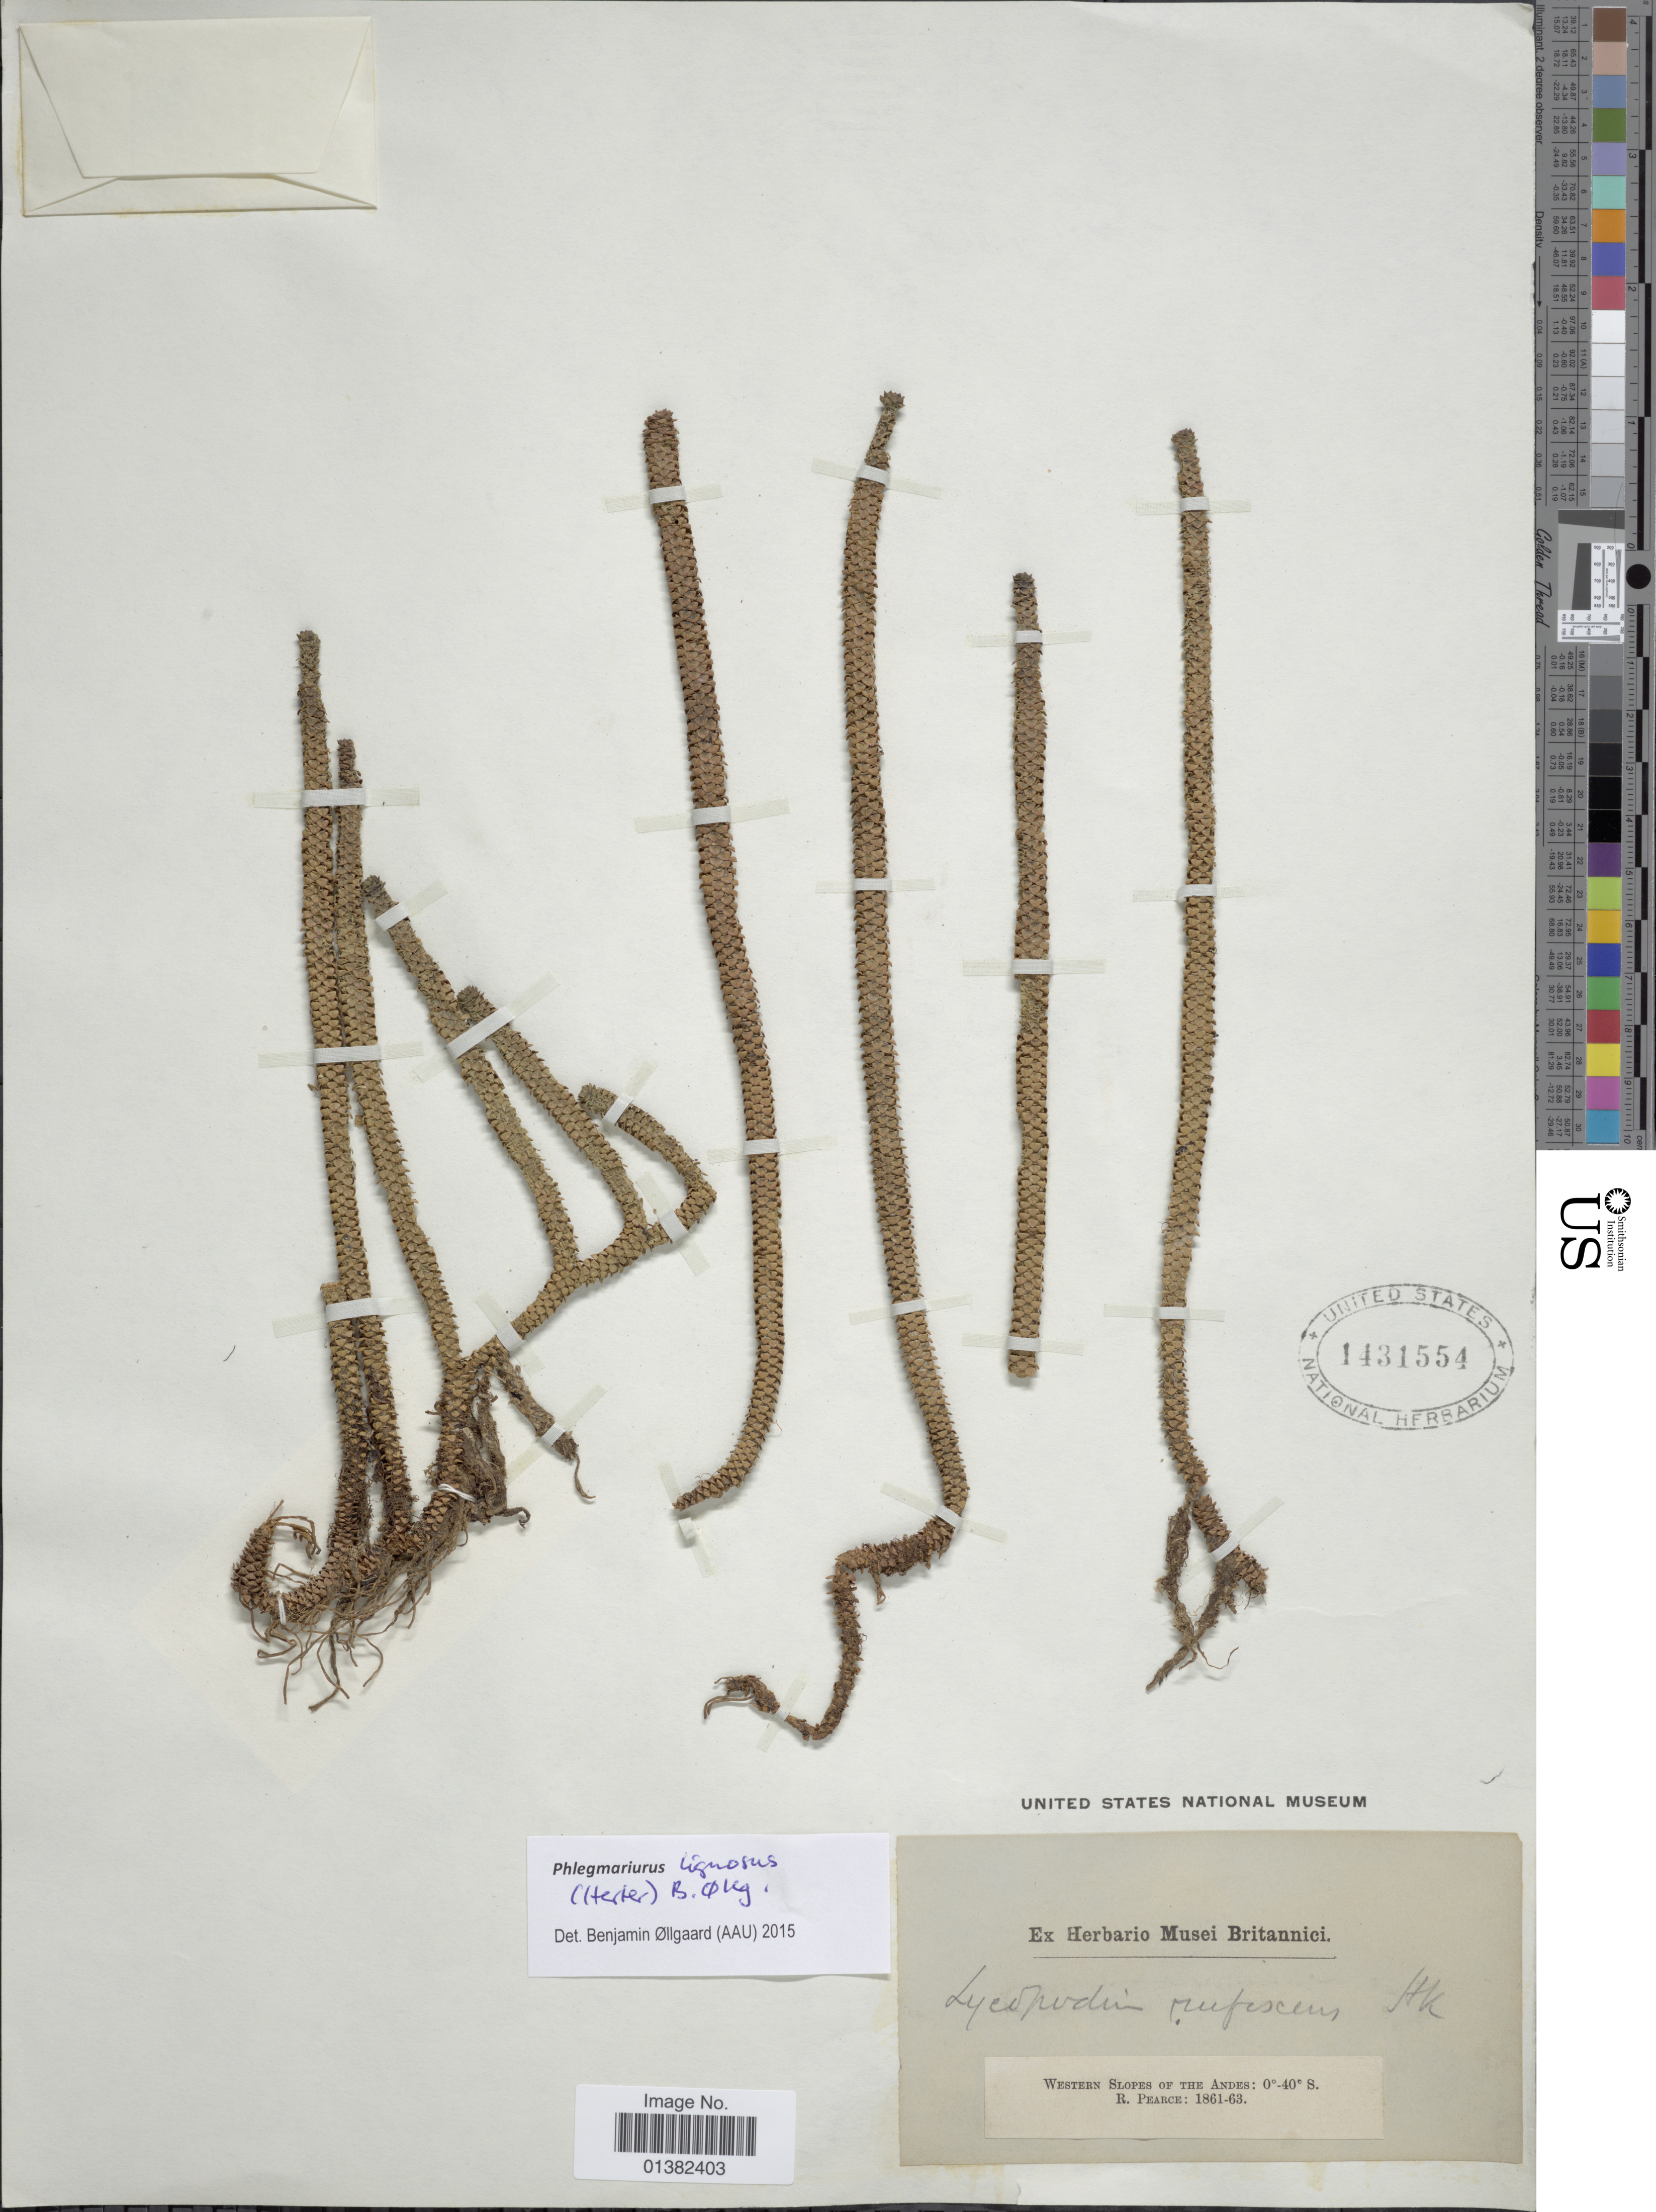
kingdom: Plantae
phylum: Tracheophyta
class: Lycopodiopsida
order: Lycopodiales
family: Lycopodiaceae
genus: Phlegmariurus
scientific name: Phlegmariurus lignosus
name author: (Herter) B. Øllg.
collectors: R. Pearce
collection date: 1861/1863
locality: Western slopes of the Andes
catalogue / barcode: US 1431554